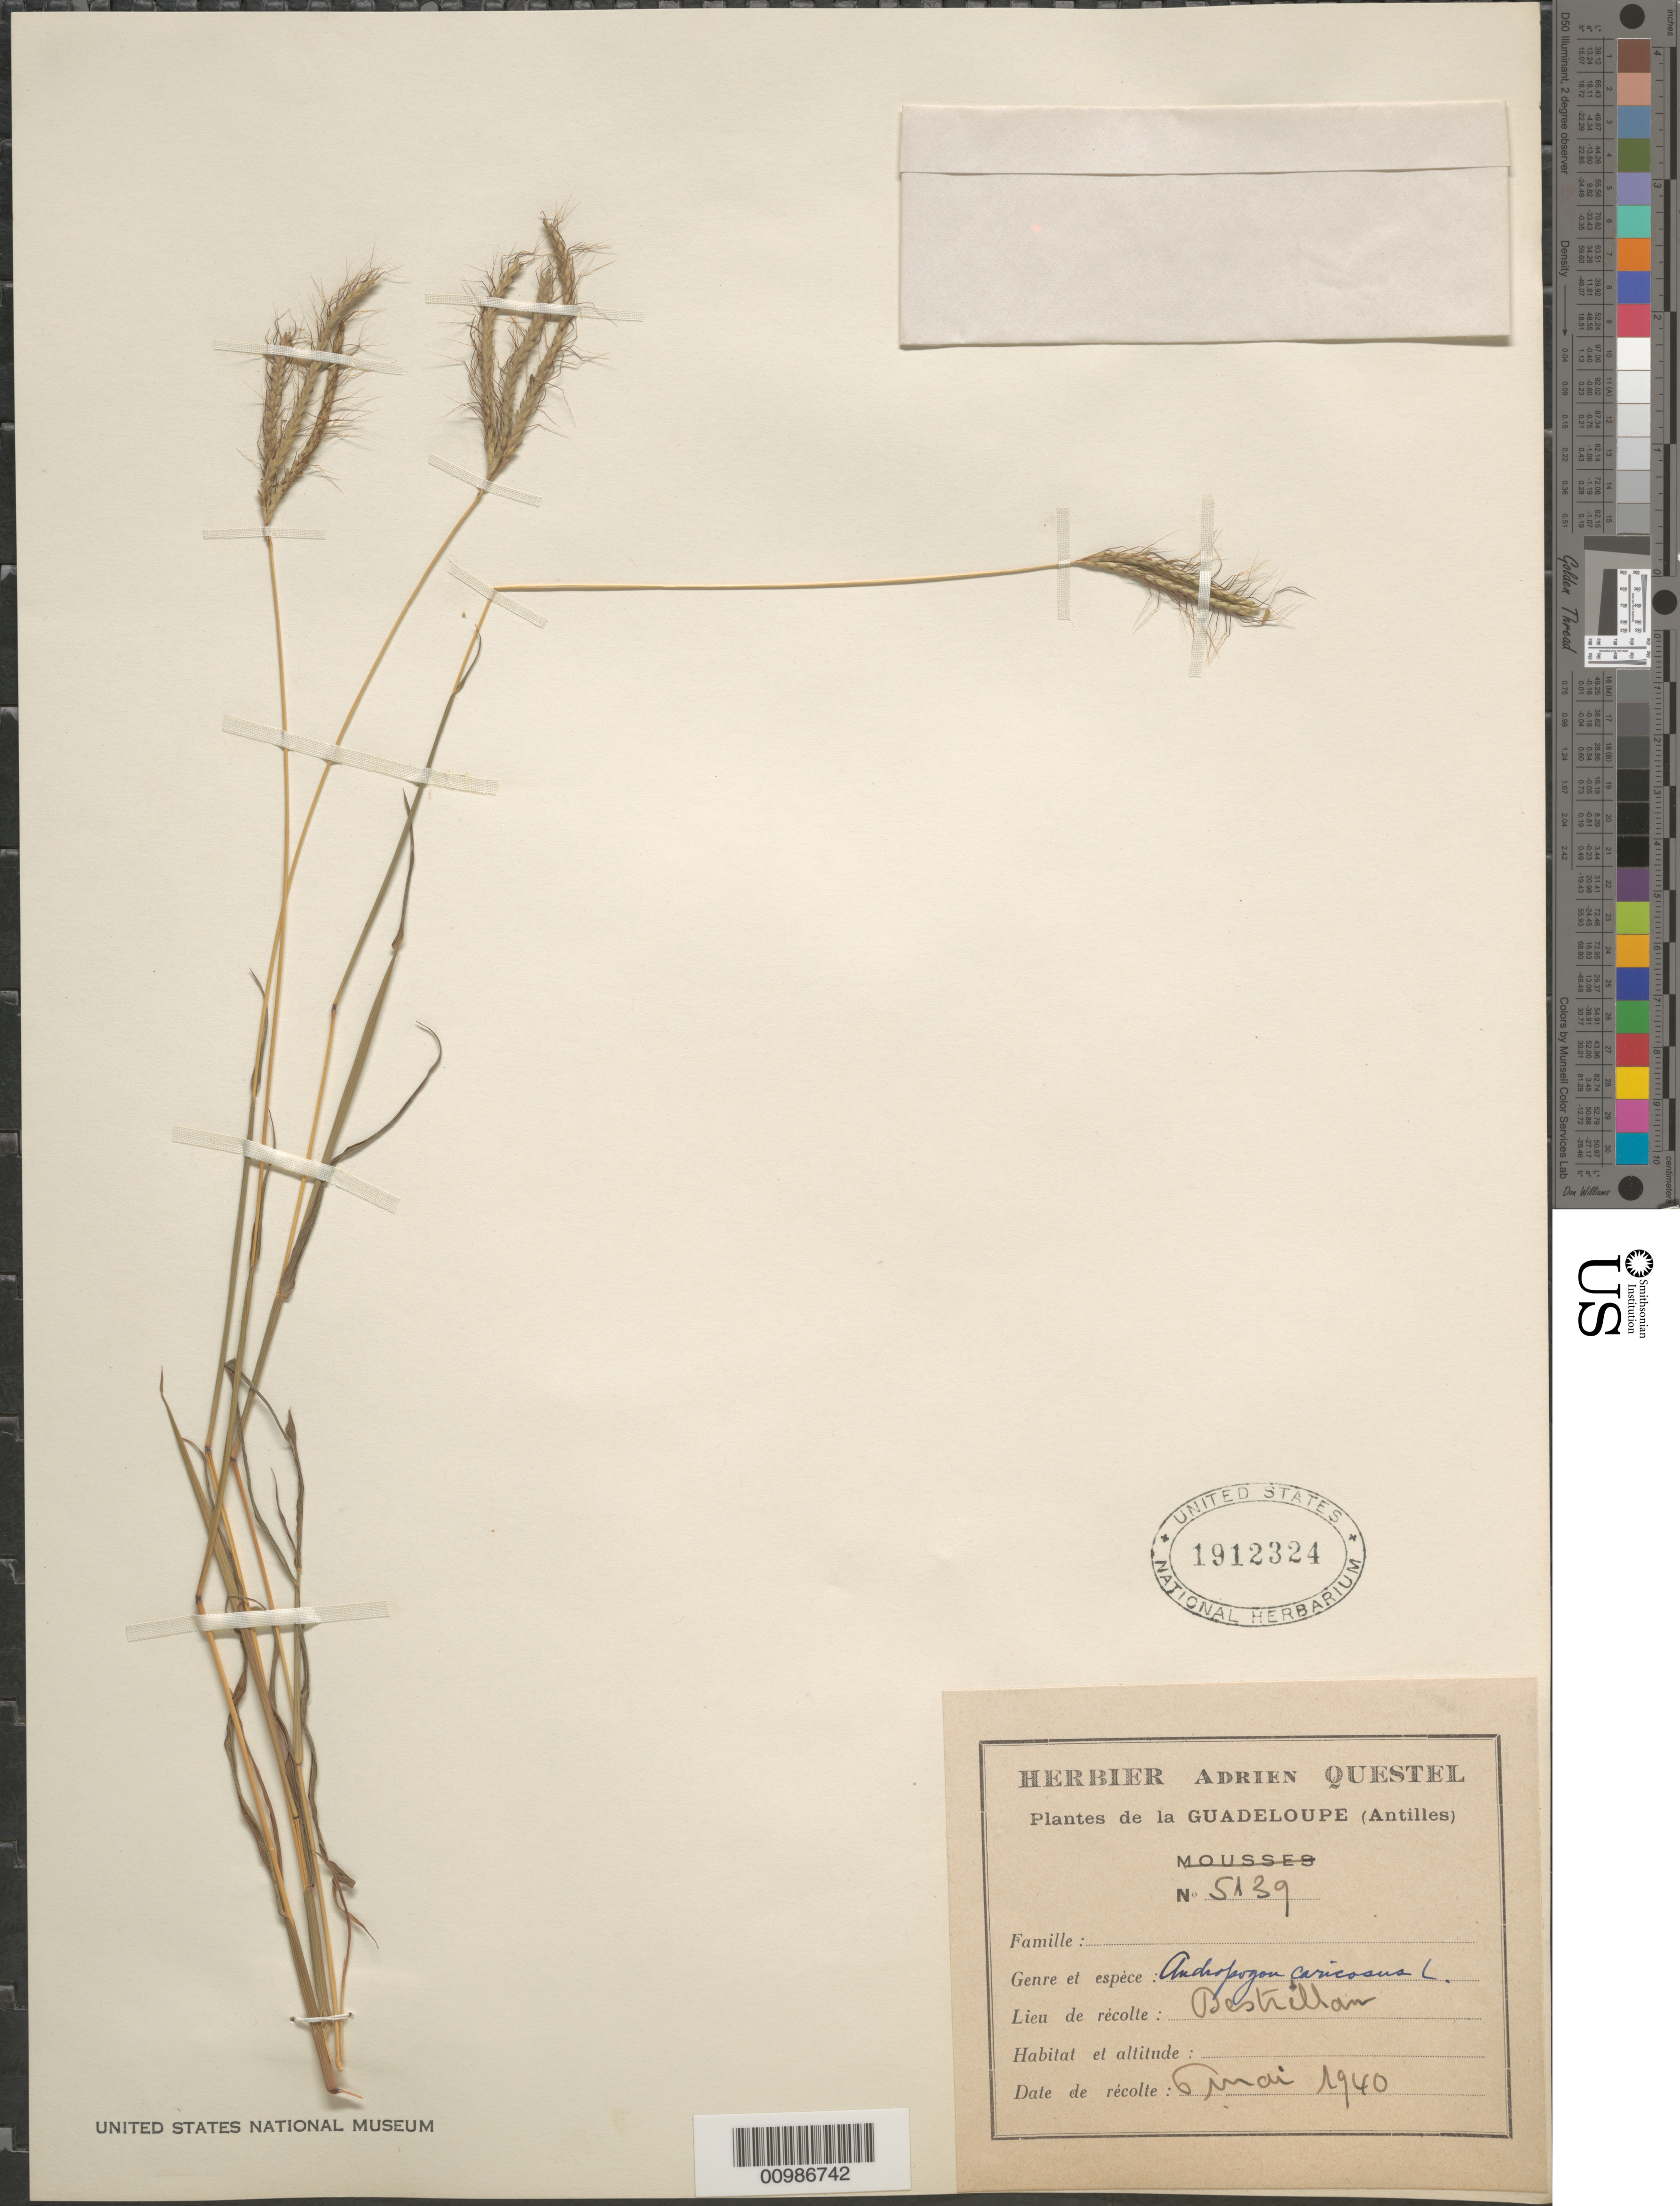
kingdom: Plantae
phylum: Tracheophyta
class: Liliopsida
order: Poales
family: Poaceae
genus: Andropogon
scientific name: Andropogon caricosus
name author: L.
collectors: A. Questel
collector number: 5139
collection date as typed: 06 May 1940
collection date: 1940-05-06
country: Guadeloupe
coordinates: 0 N, 0 E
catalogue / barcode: US 1912324